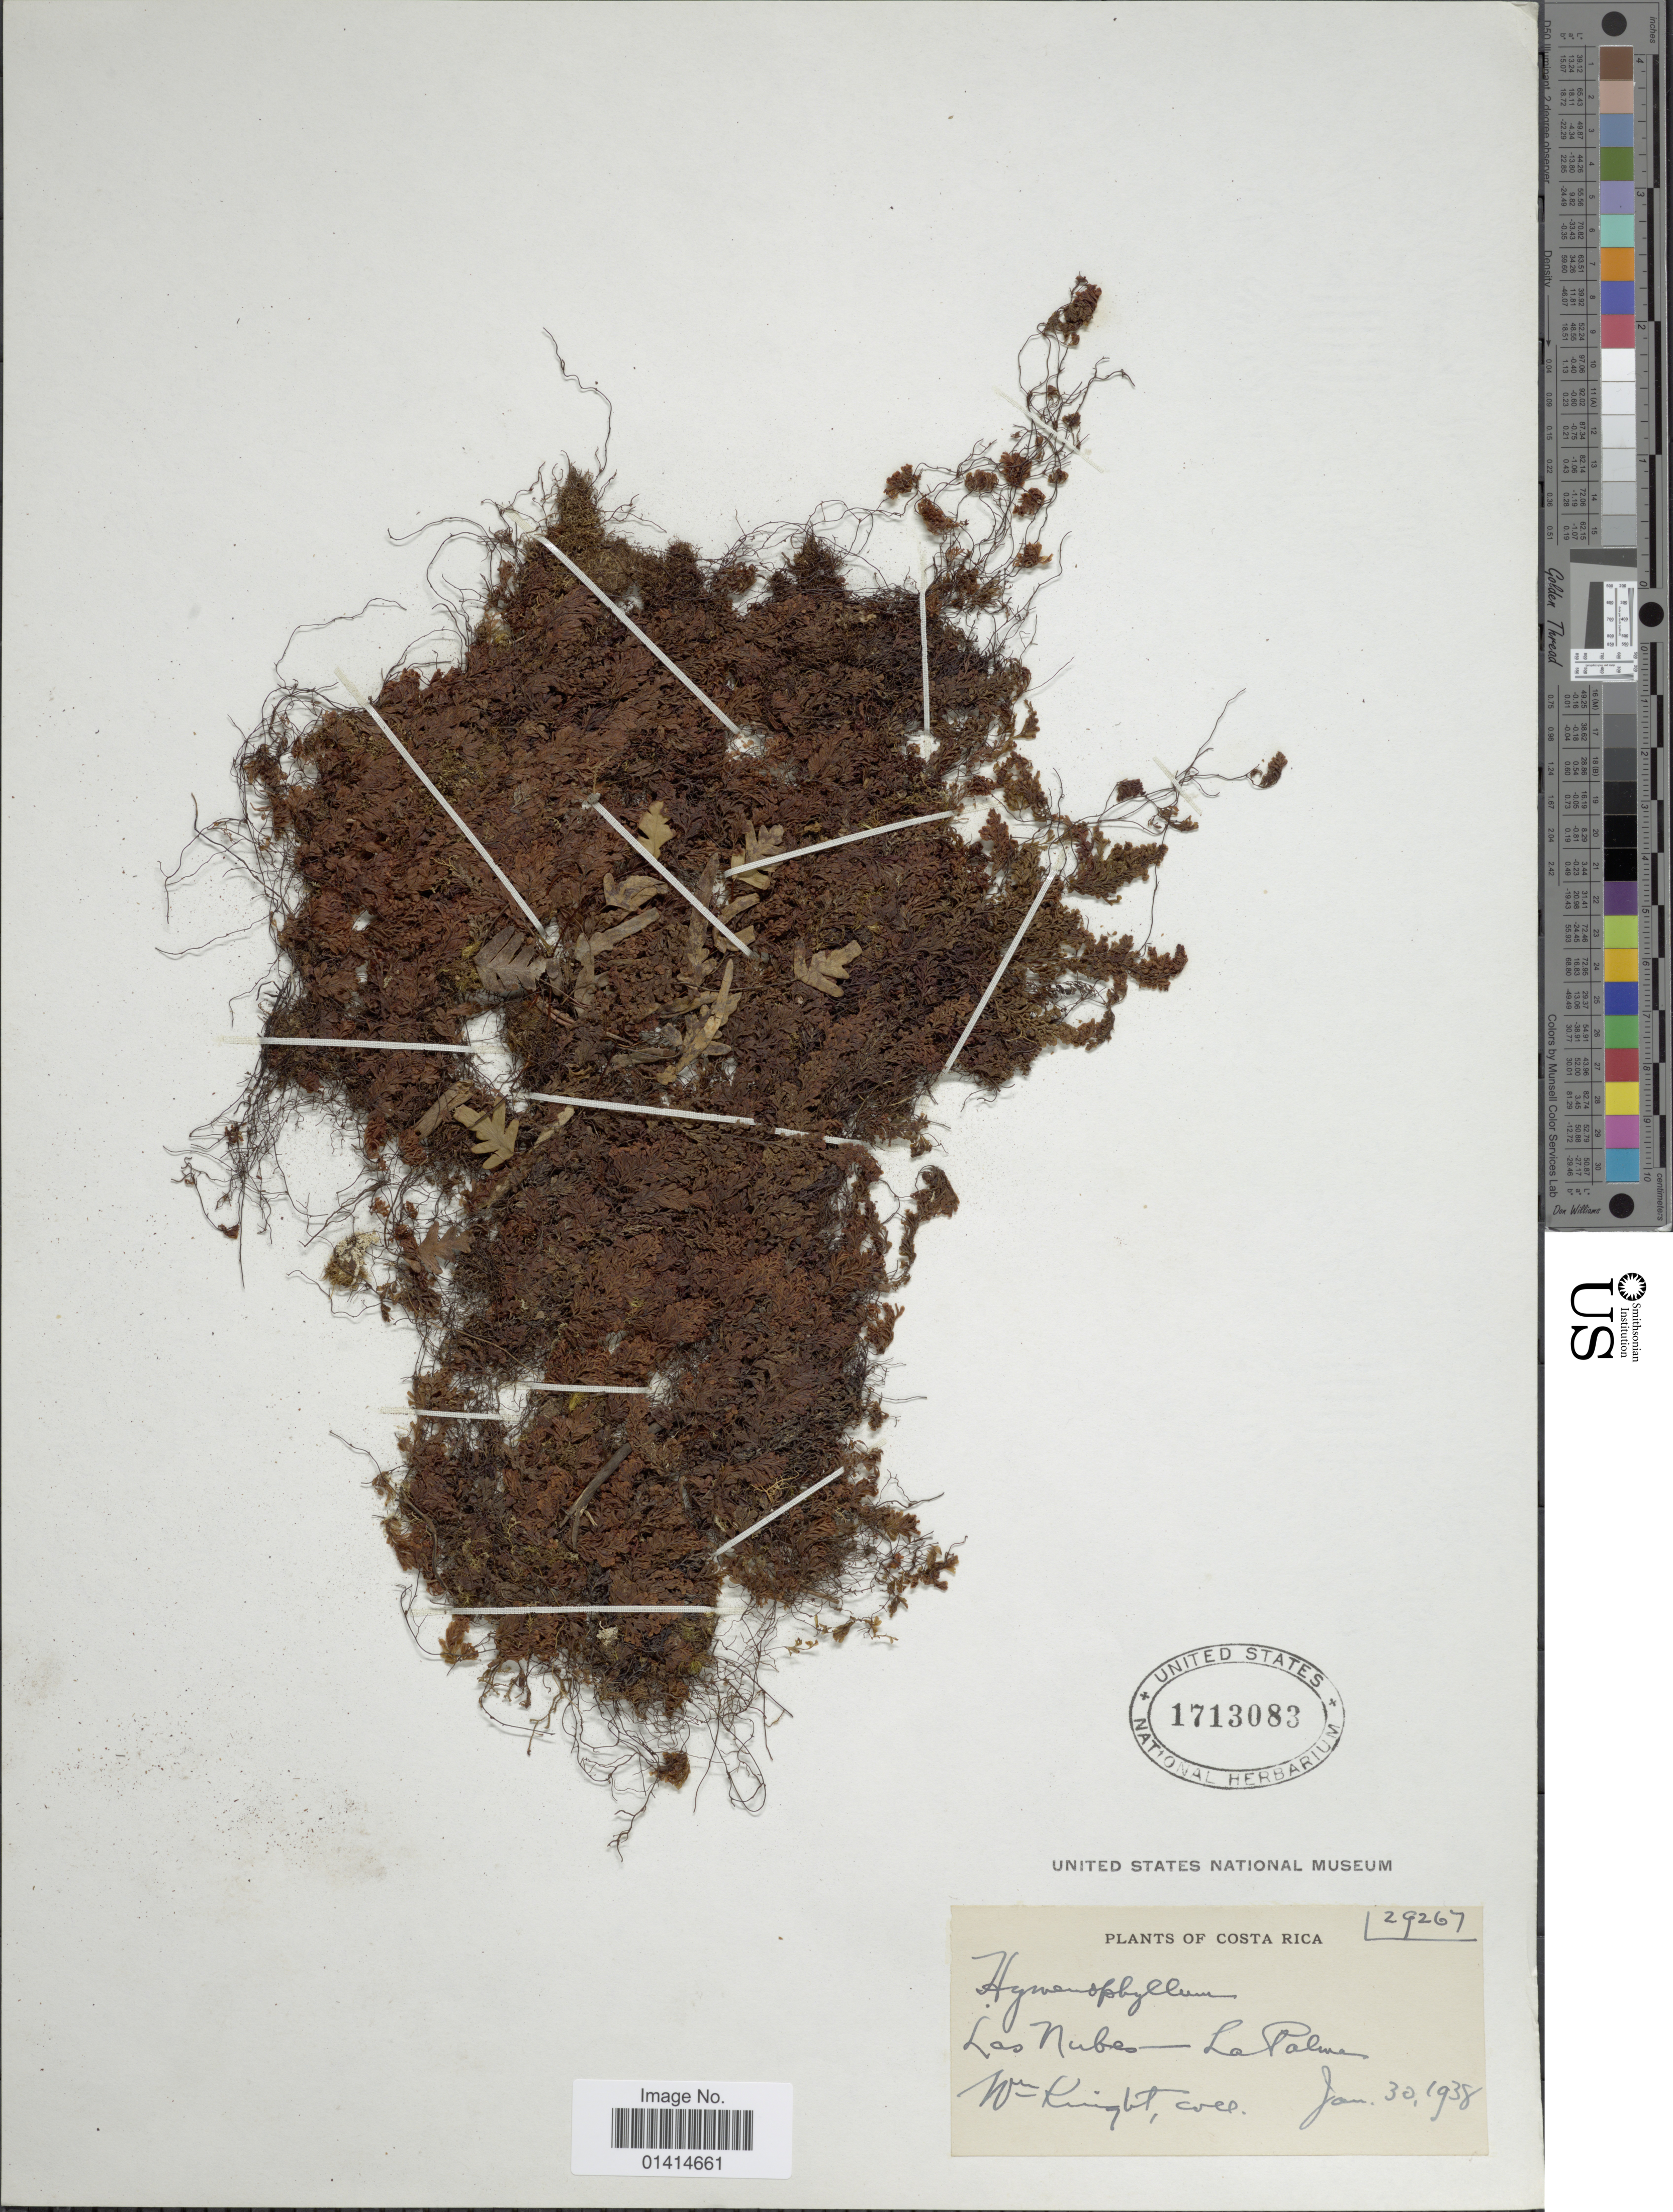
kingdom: Plantae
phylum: Tracheophyta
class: Polypodiopsida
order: Hymenophyllales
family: Hymenophyllaceae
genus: Hymenophyllum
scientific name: Hymenophyllum undulatum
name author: (Sw.) Sw.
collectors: W. Knight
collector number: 29267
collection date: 1938-01-30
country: Costa Rica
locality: Las Nubes-La Palma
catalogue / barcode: US 1713083